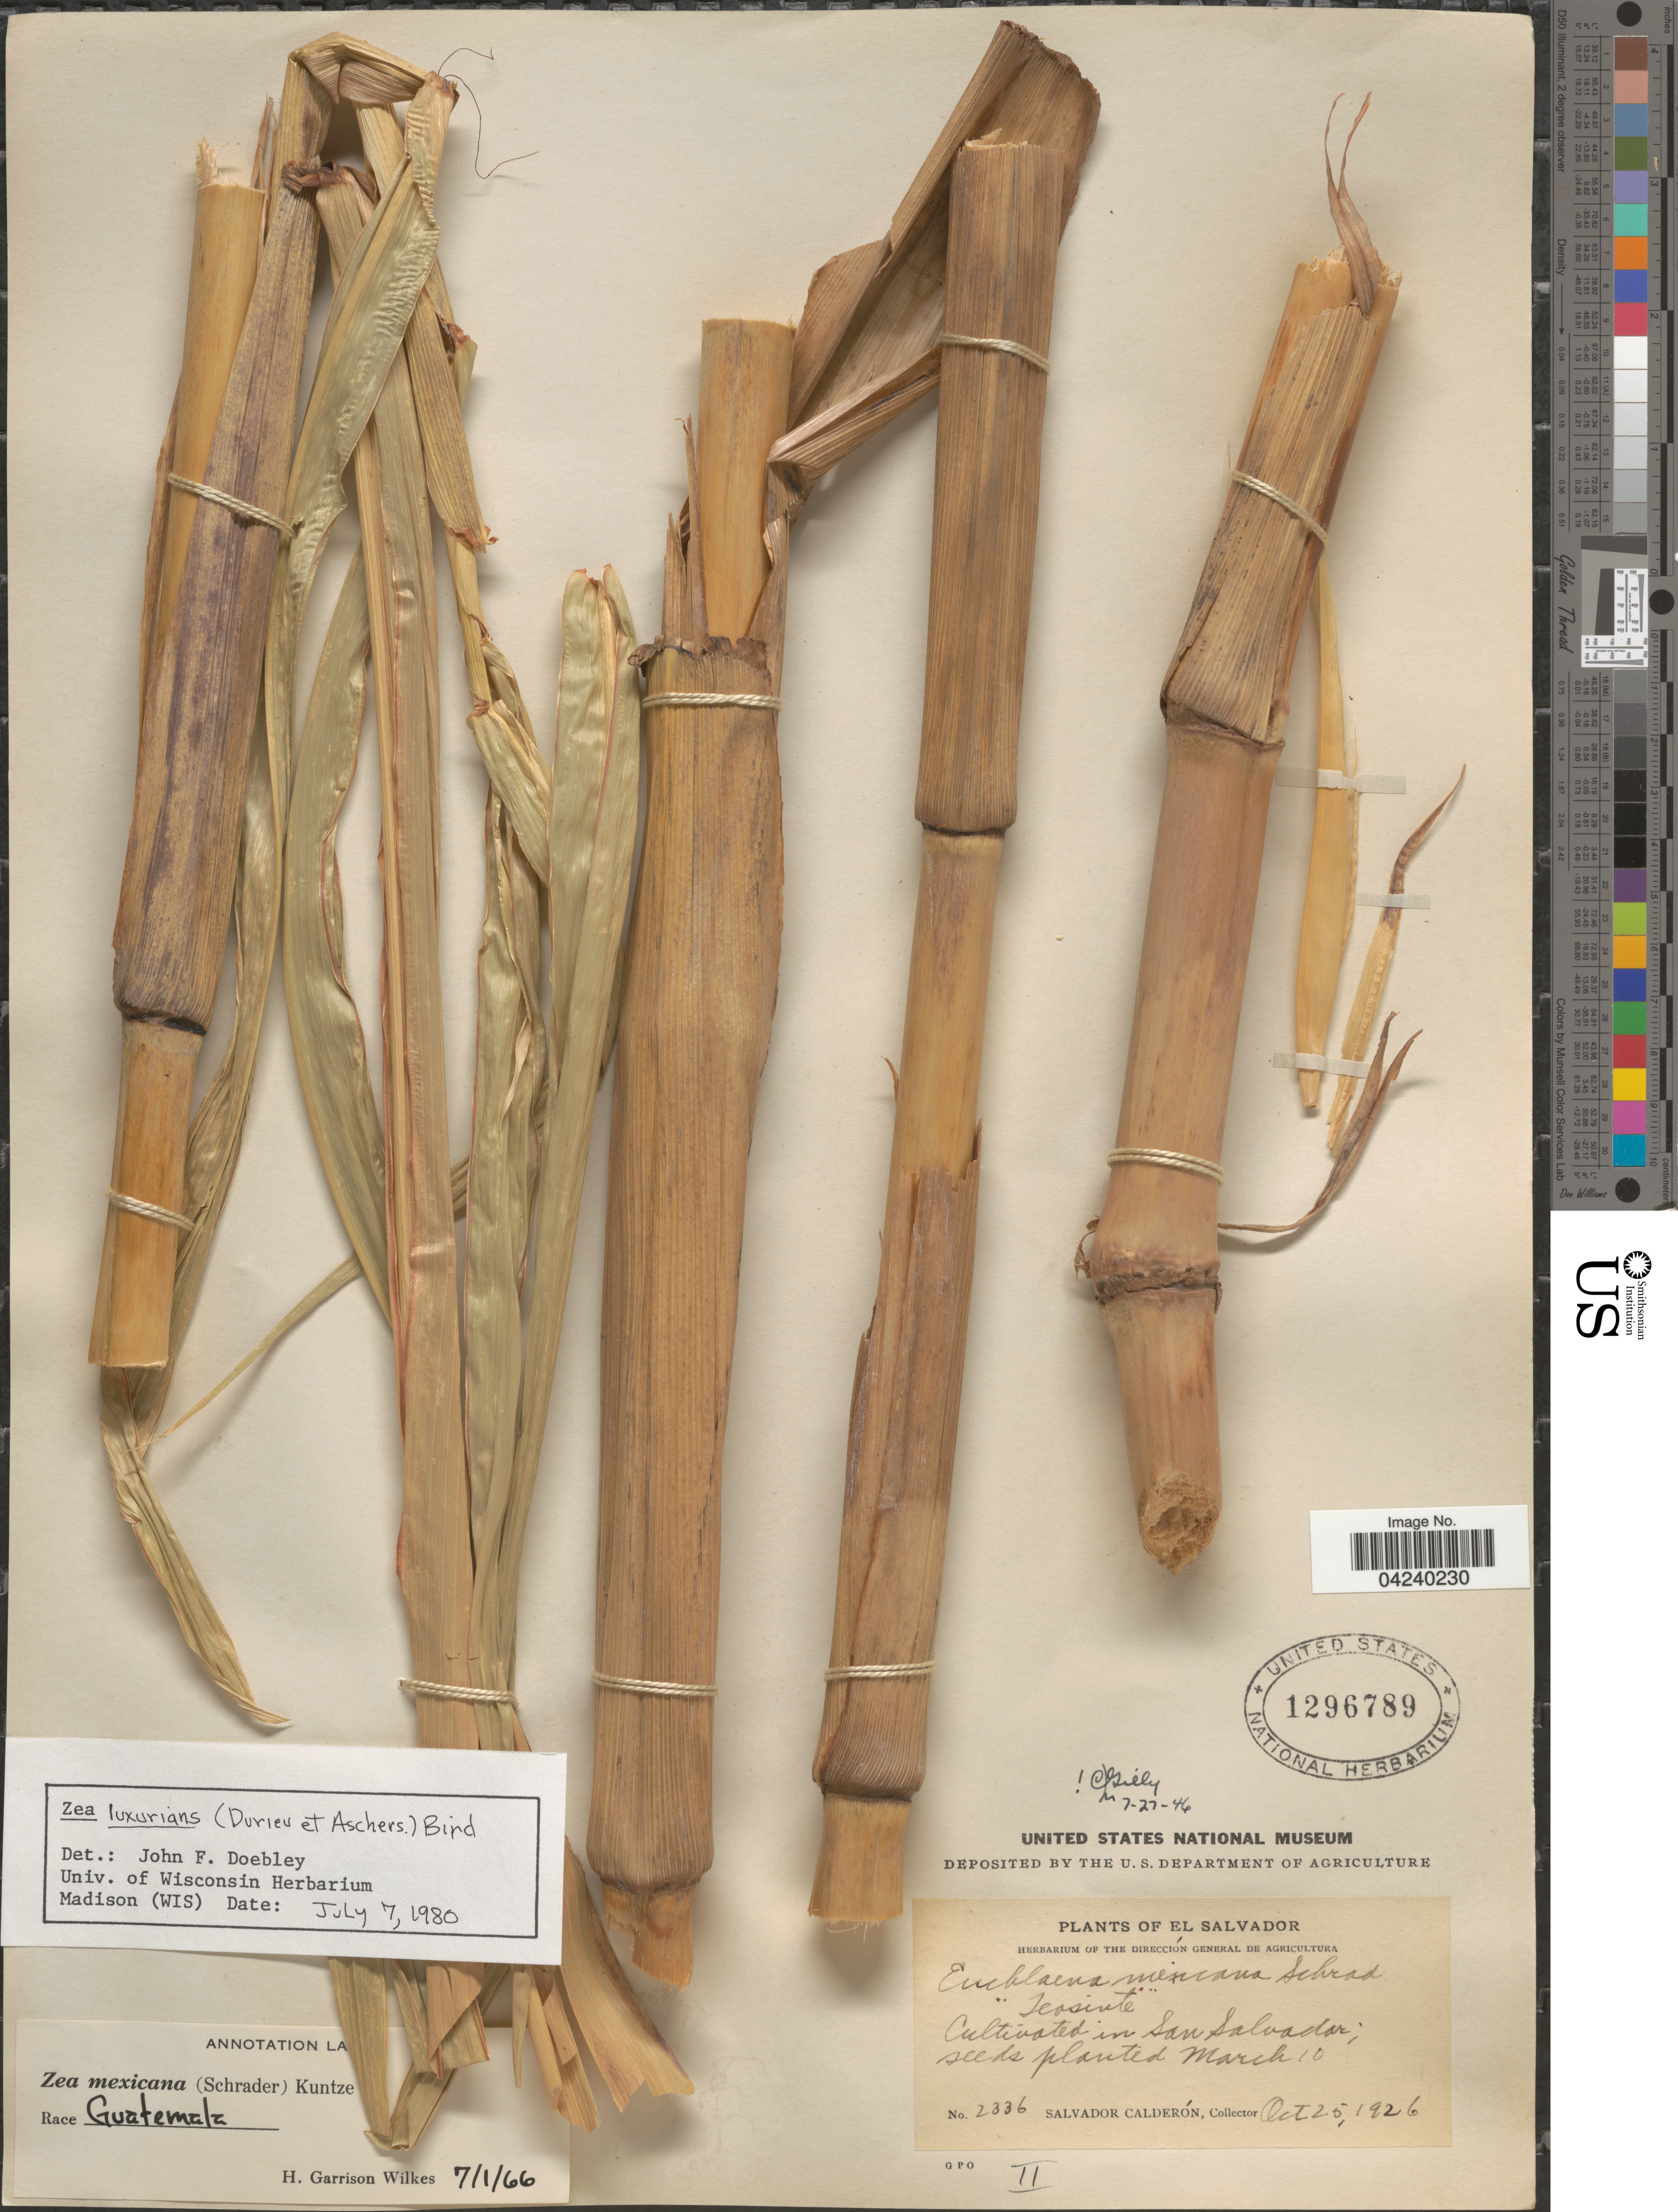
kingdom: Plantae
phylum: Tracheophyta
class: Liliopsida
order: Poales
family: Poaceae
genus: Zea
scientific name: Zea luxurians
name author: (Durieu & Asch.) R.M. Bird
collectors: S. Calderón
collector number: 2336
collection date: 1925-10-25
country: El Salvador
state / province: San Salvador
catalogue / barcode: US 1296789